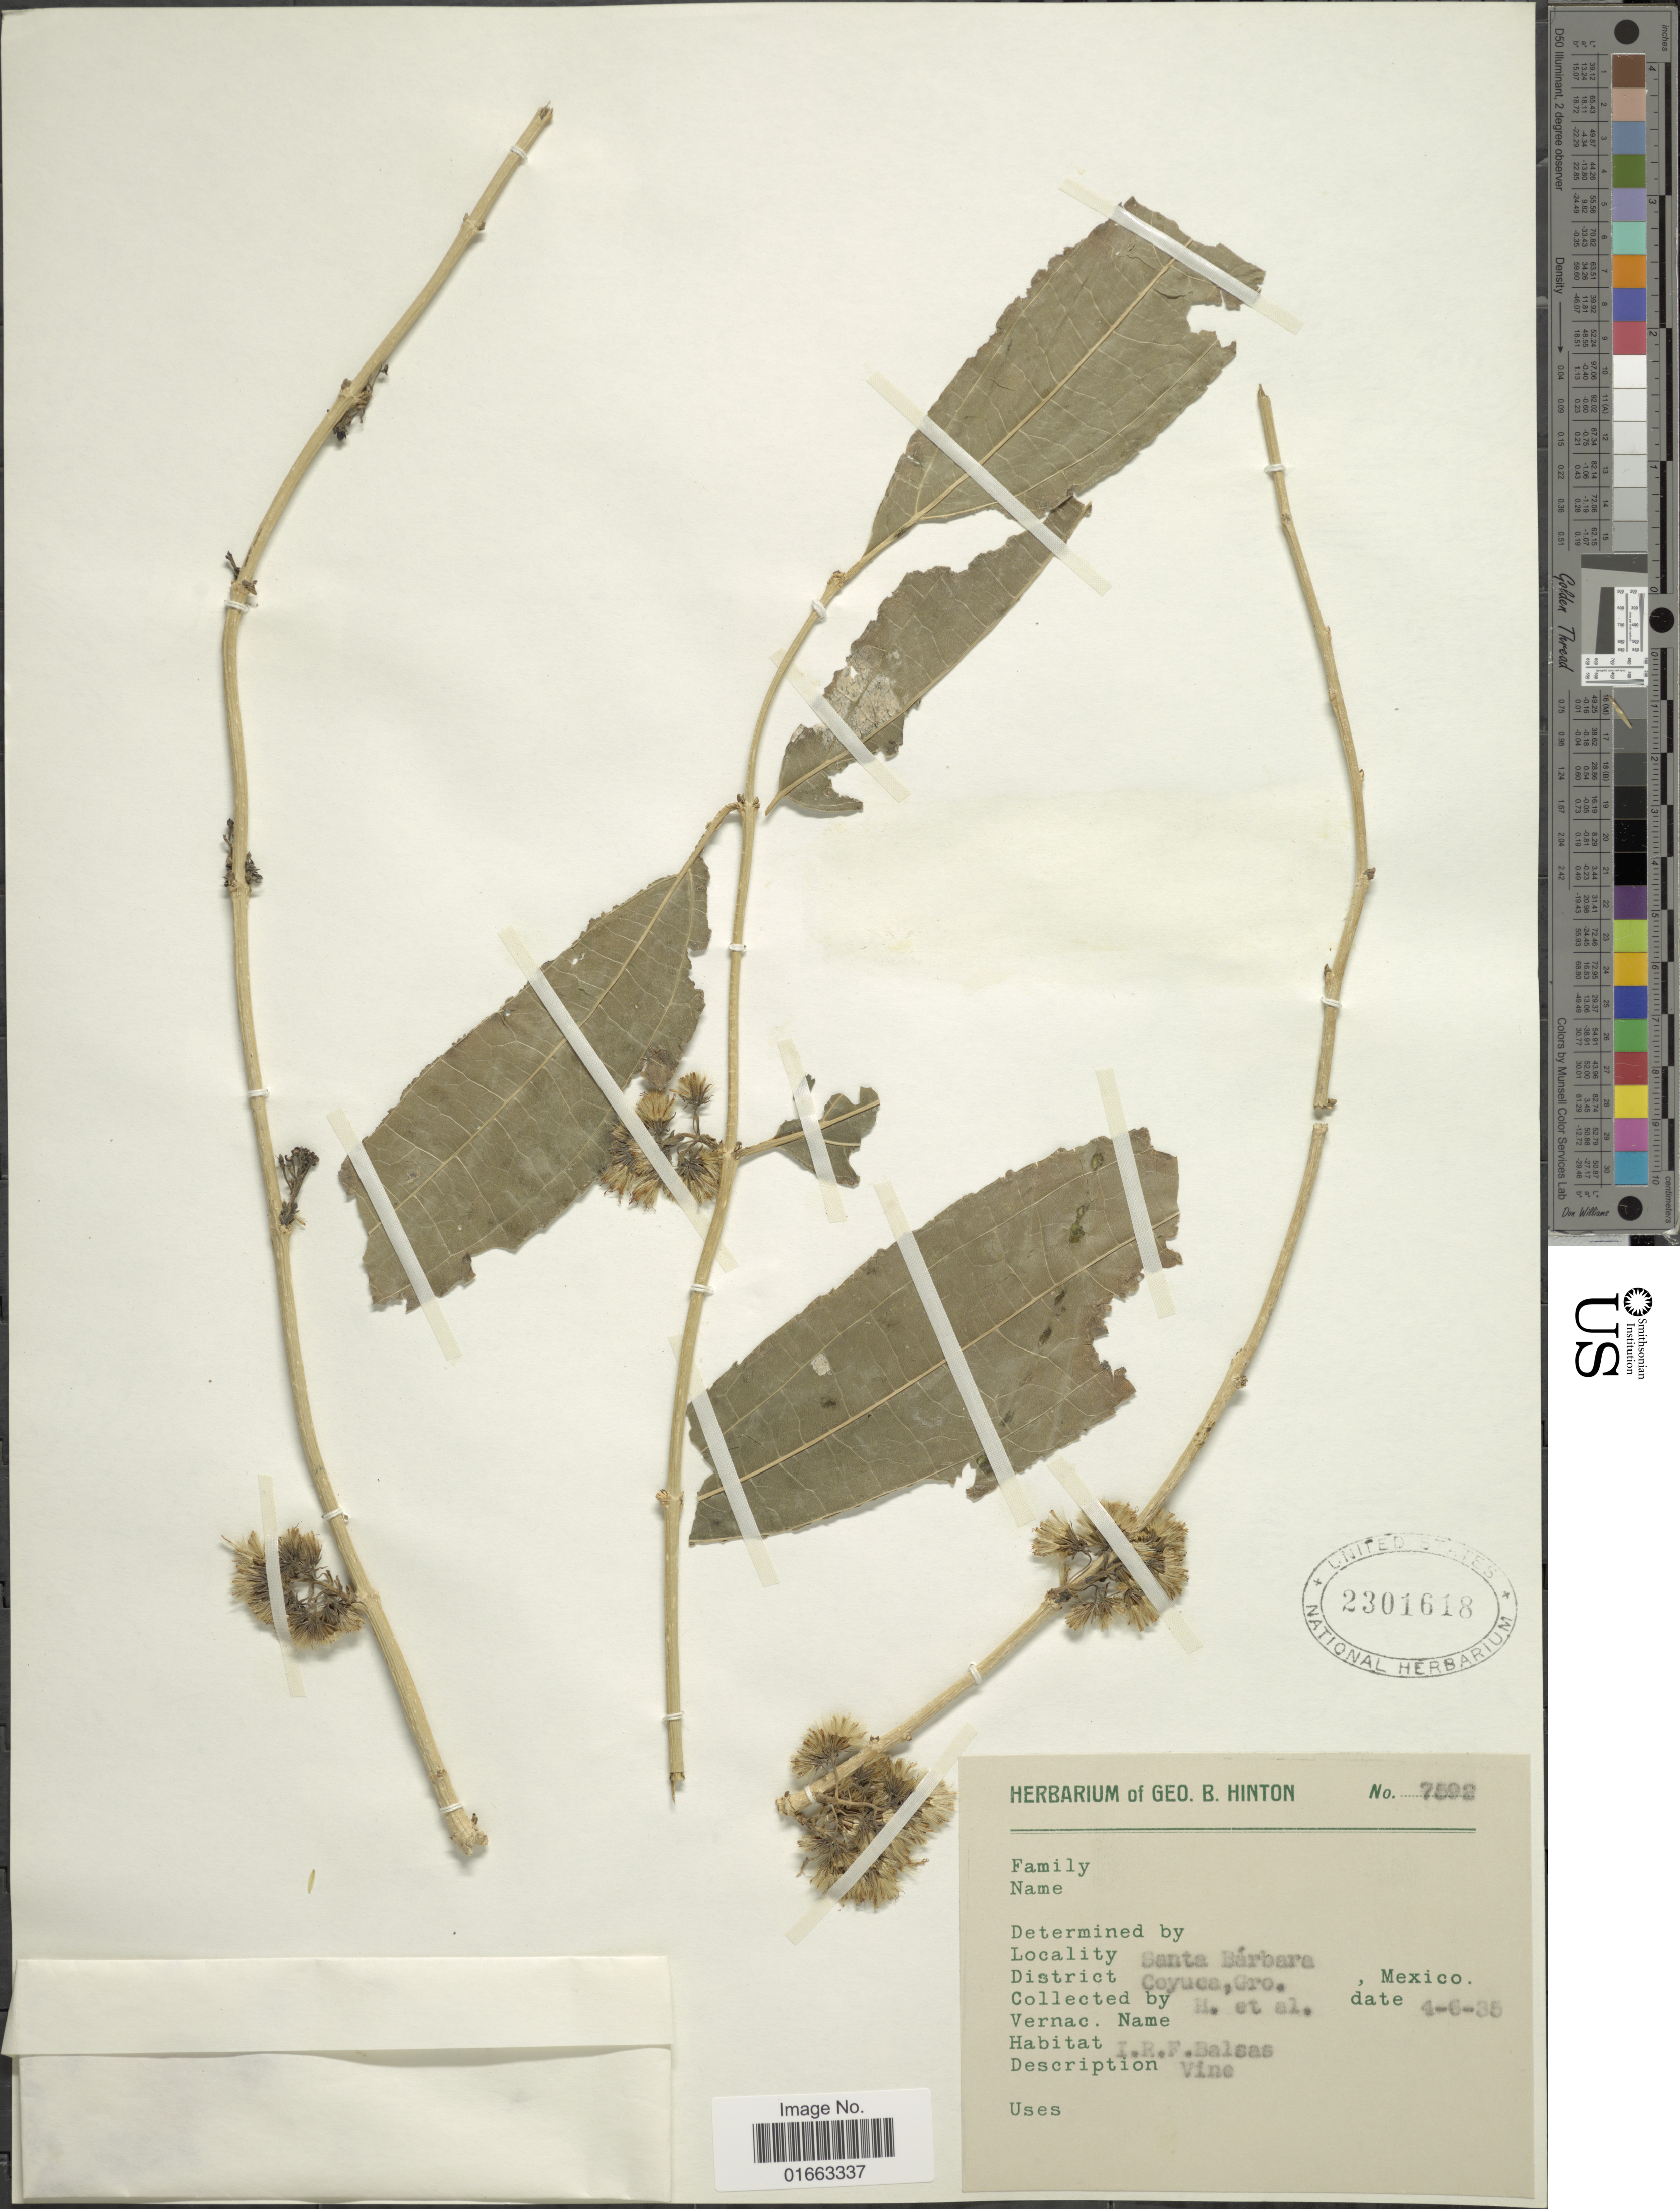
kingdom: Plantae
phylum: Tracheophyta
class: Magnoliopsida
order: Asterales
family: Asteraceae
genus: Koanophyllon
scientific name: Koanophyllon albicaule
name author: (Sch. Bip. ex Klatt) R.M. King & H. Rob.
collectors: G. B. Hinton & et al.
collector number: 7592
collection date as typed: Transcribed d/m/y: 4/6/35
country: Mexico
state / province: Guerrero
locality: Santa Bárbara, District Coyuca, Vine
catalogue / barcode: US 2301618